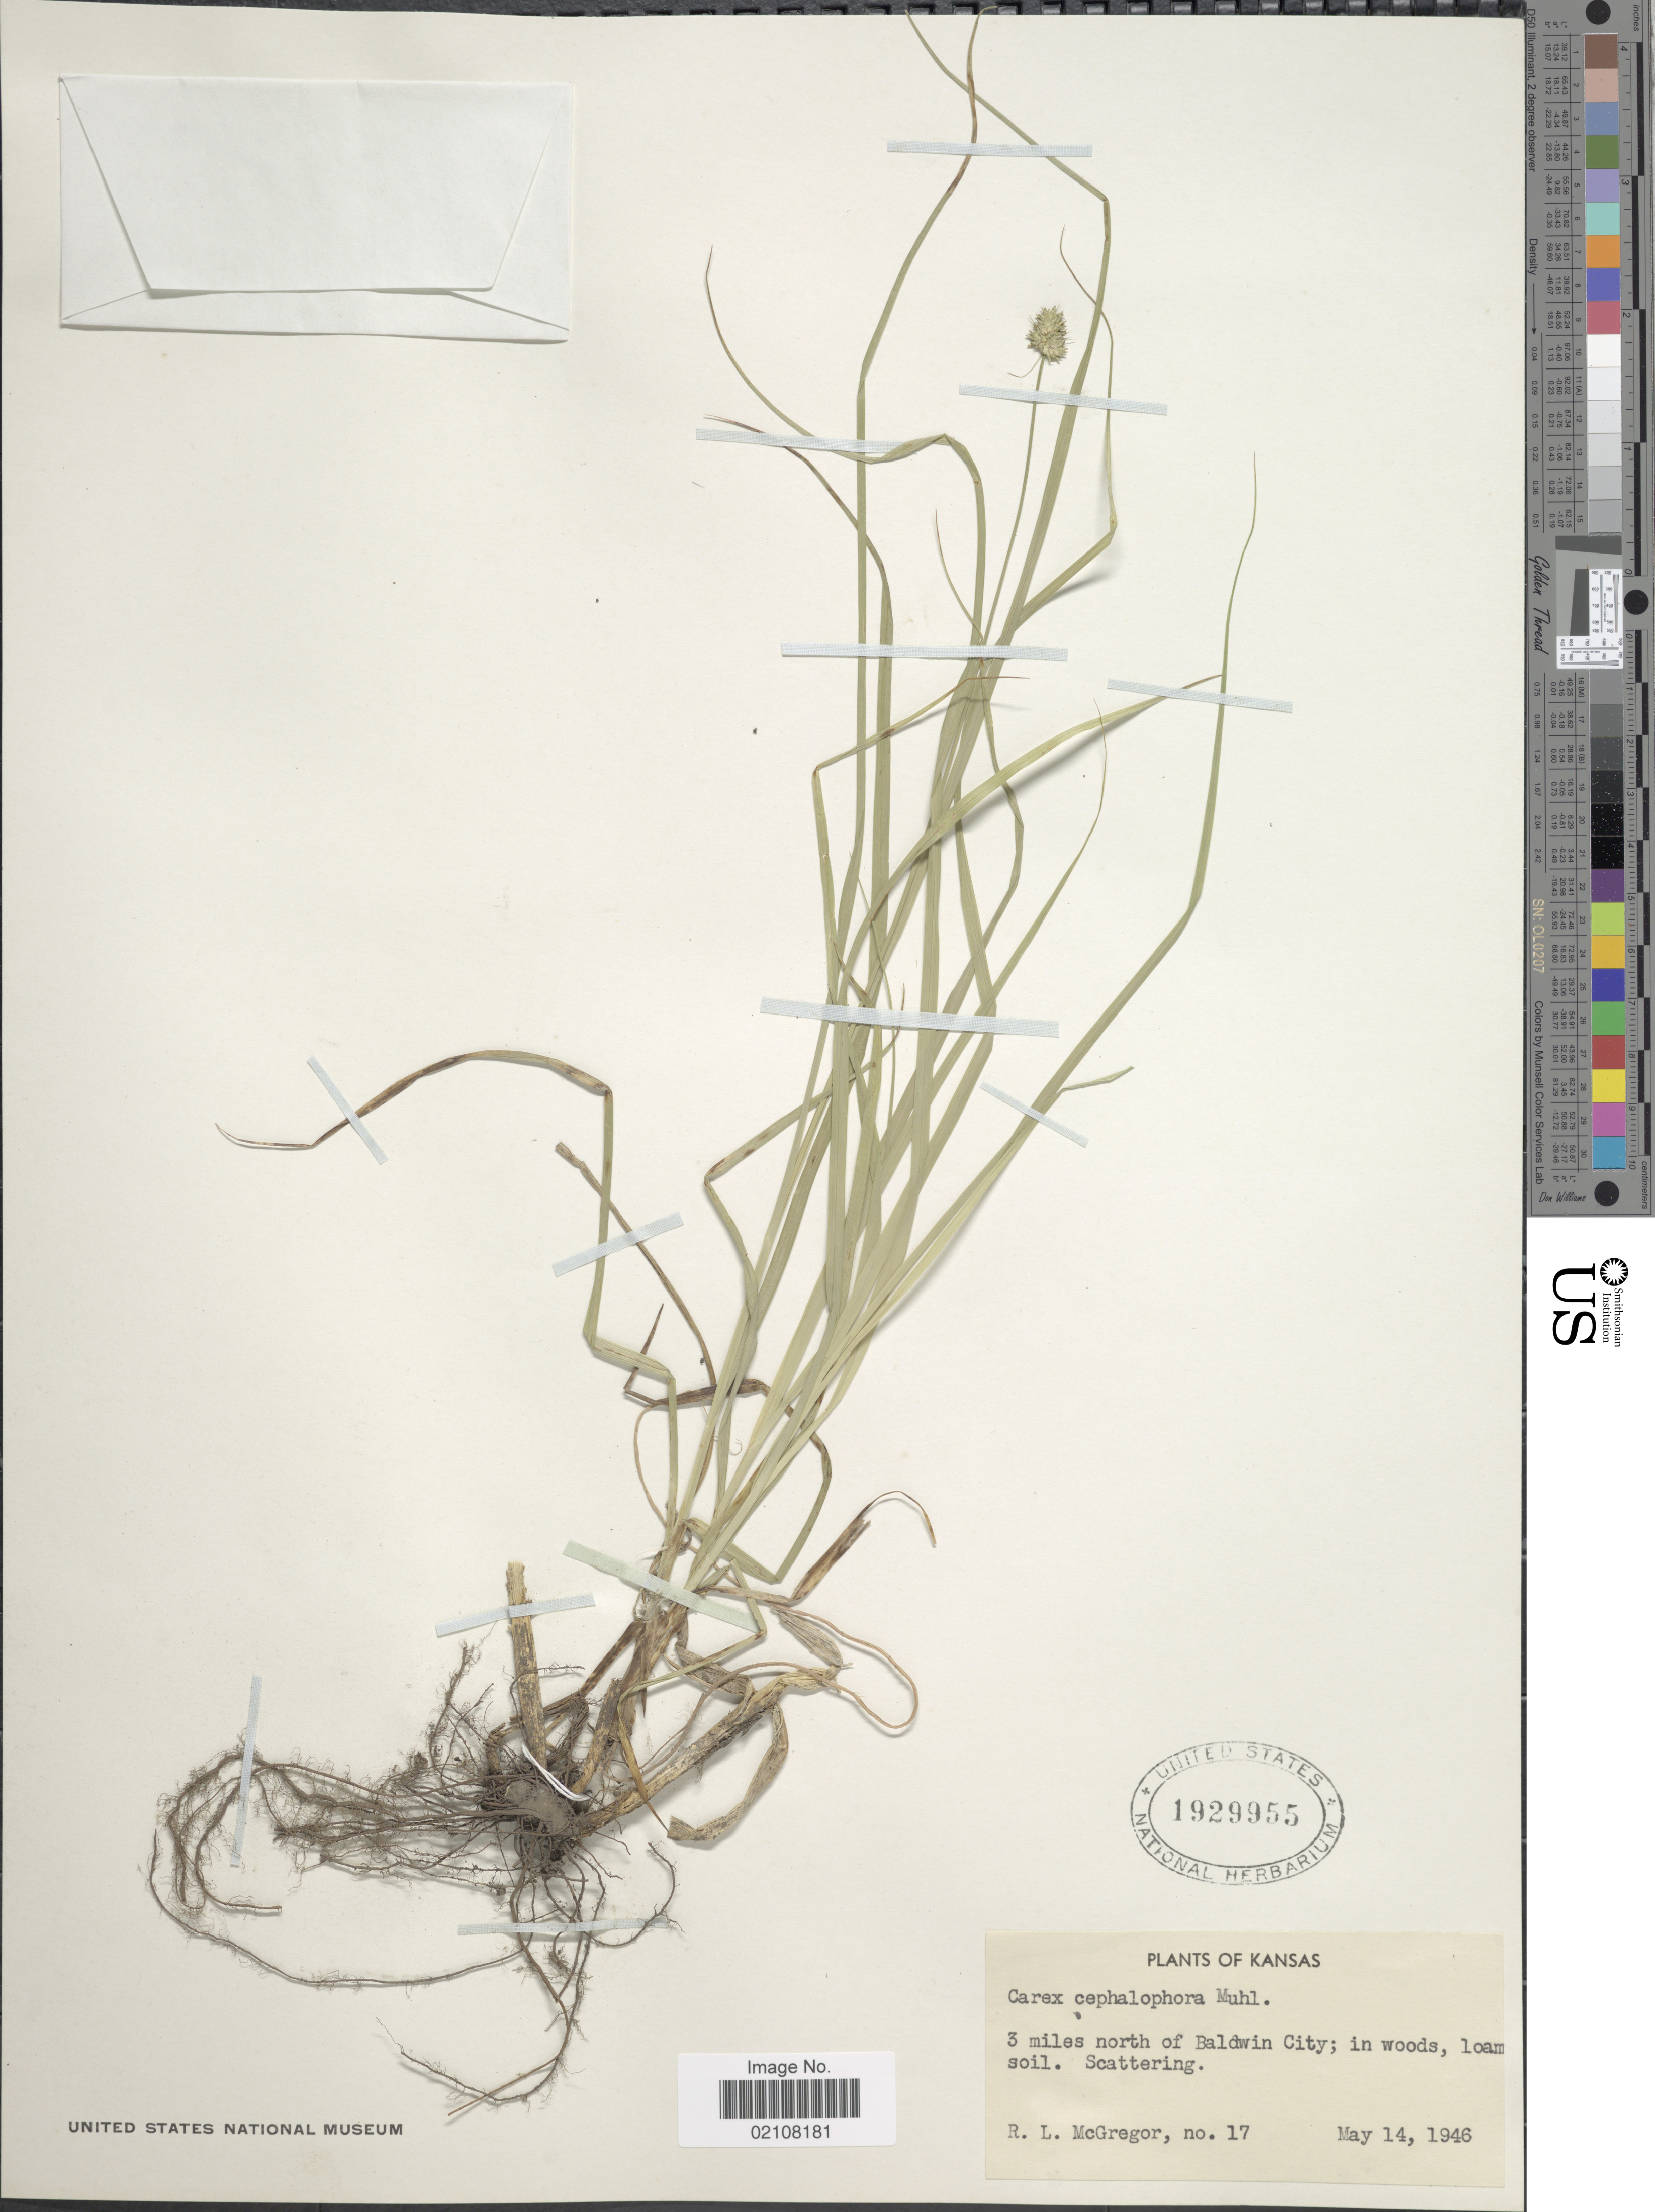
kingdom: Plantae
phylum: Tracheophyta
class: Liliopsida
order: Poales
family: Cyperaceae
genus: Carex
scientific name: Carex cephalophora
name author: Muhl. ex Willd.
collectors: R. C. McGregor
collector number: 17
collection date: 1946-05-14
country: United States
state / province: Kansas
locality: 3 miles north of Baldwin City; in woods, loam soil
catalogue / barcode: US 1929955